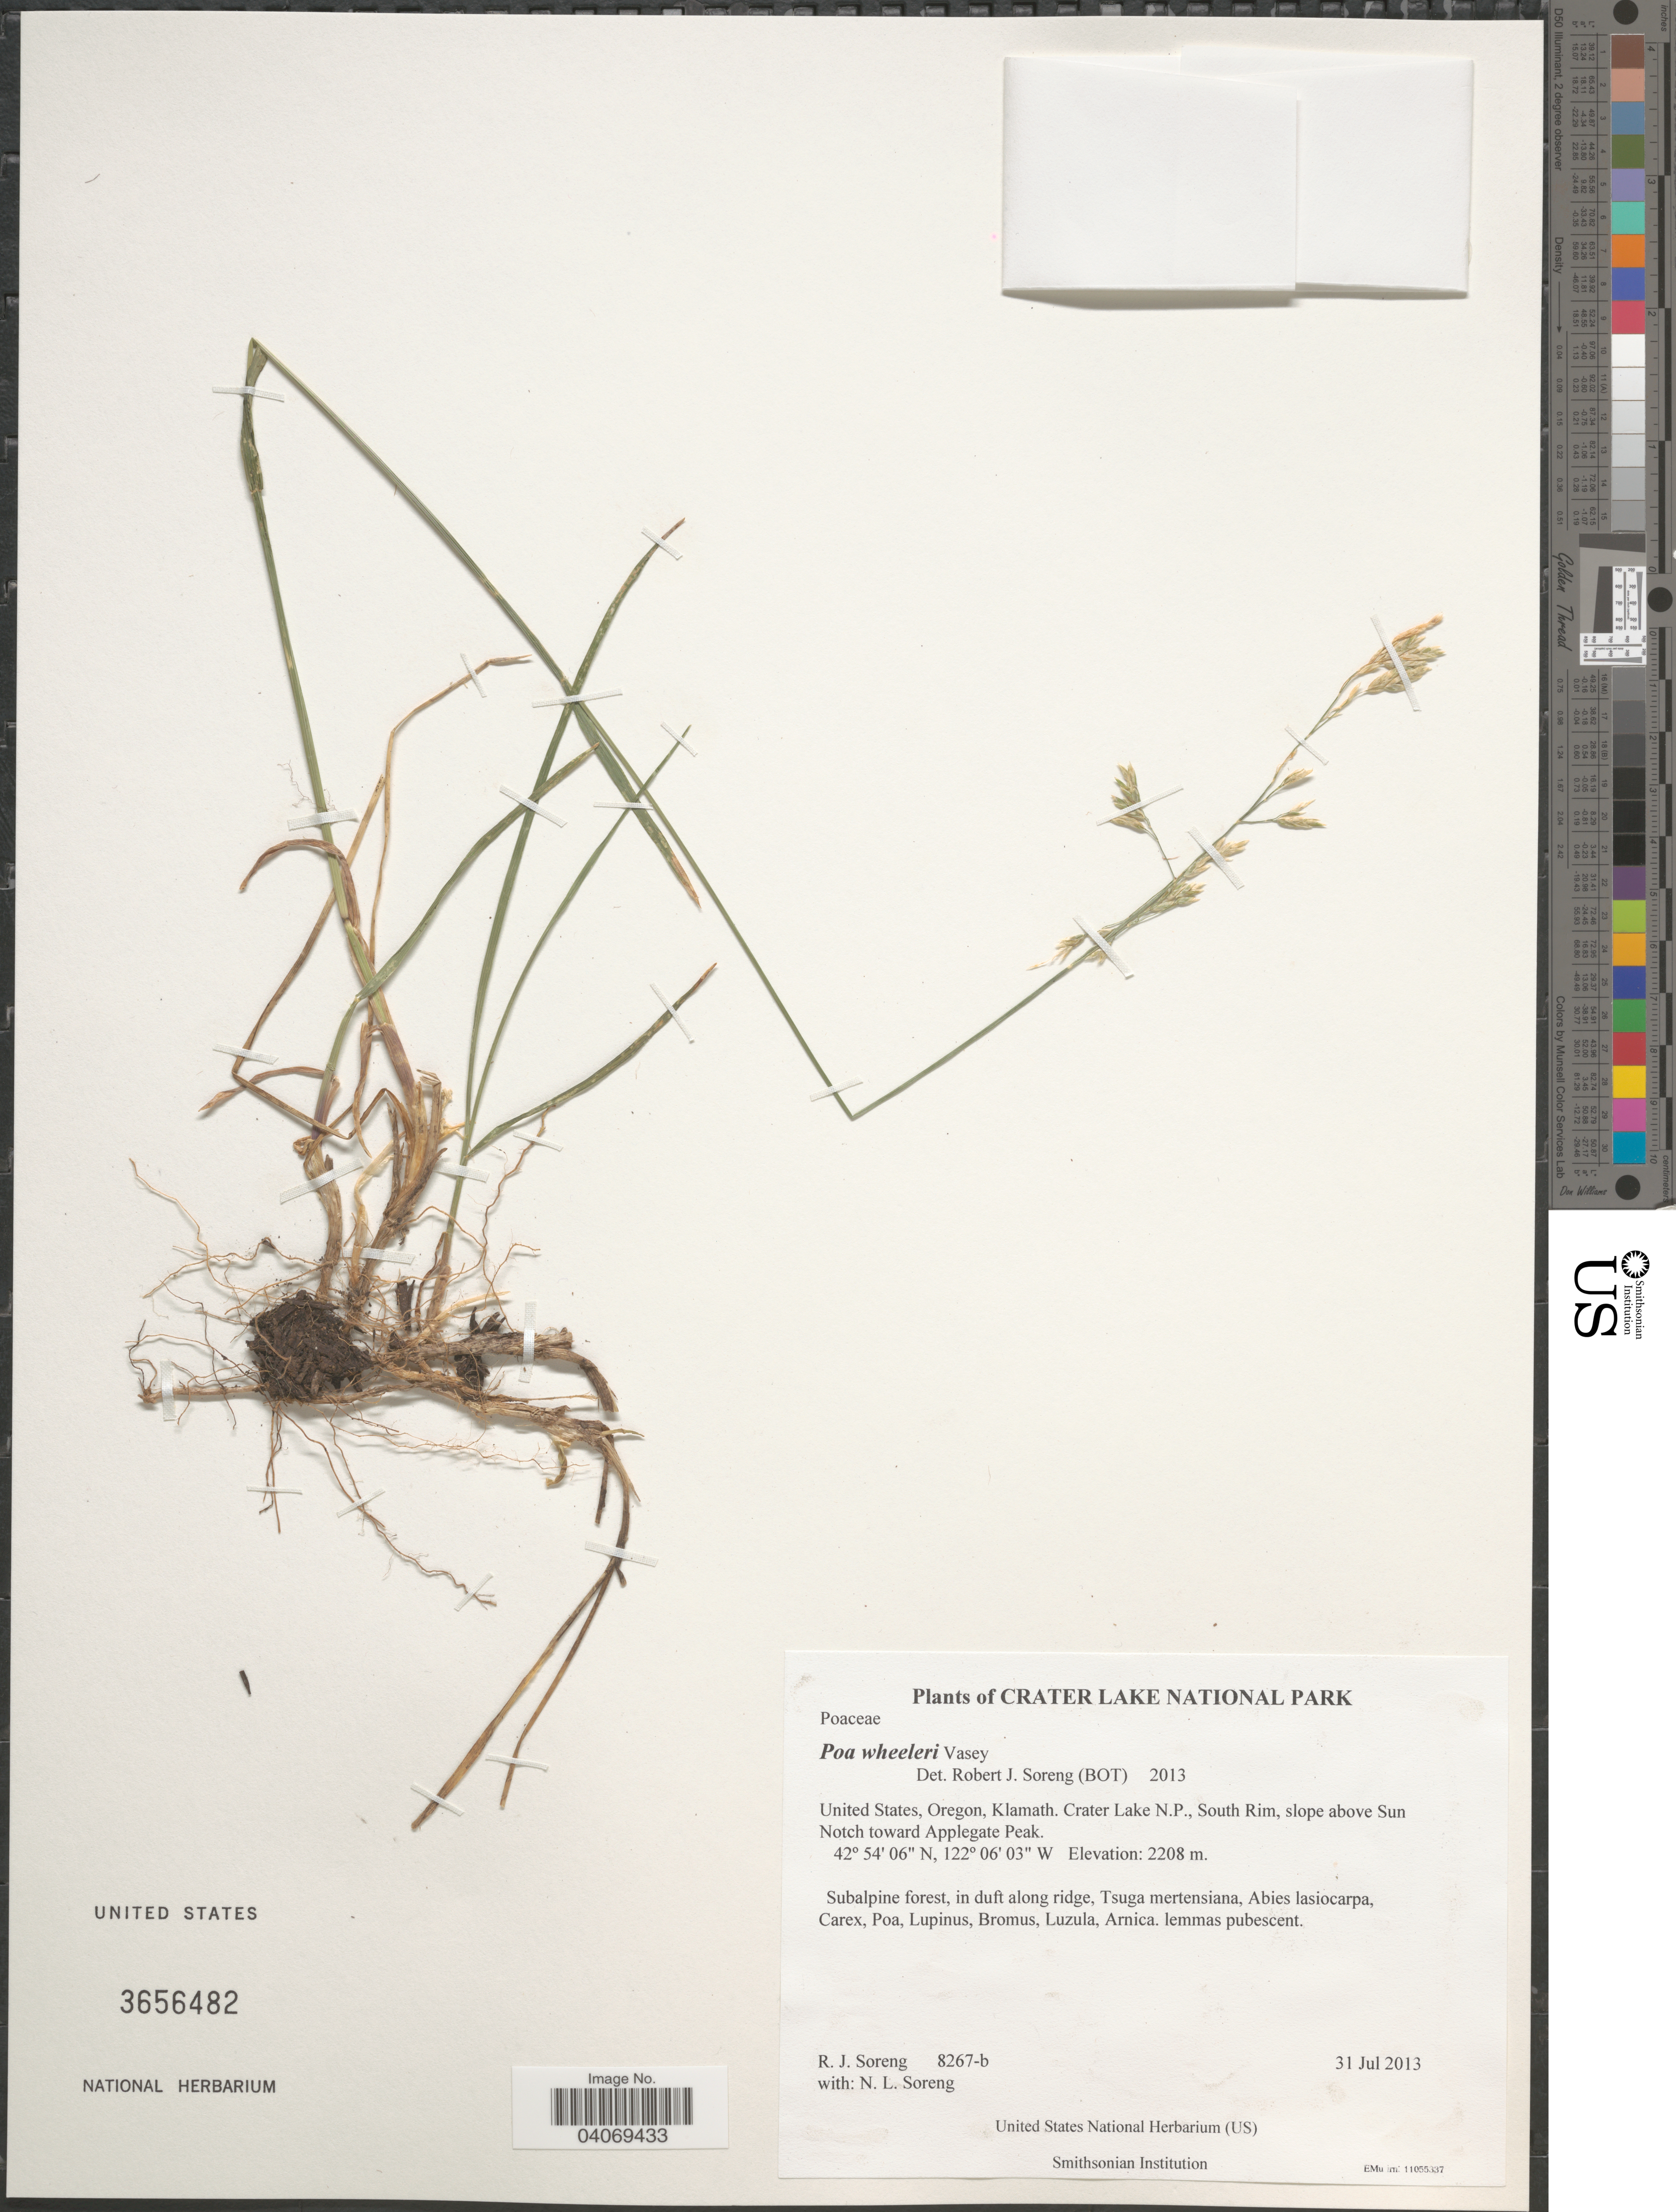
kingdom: Plantae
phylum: Tracheophyta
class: Liliopsida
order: Poales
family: Poaceae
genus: Poa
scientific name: Poa wheeleri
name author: Vasey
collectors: R. J. Soreng & N. L. Soreng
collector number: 8267-b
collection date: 2013-07-31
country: United States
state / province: Oregon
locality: Crater Lake National Park. Klamath. Crater Lake N.P., South Rim, slope above Sun Notch toward Applegate Peak.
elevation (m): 2208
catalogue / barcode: US 3656482